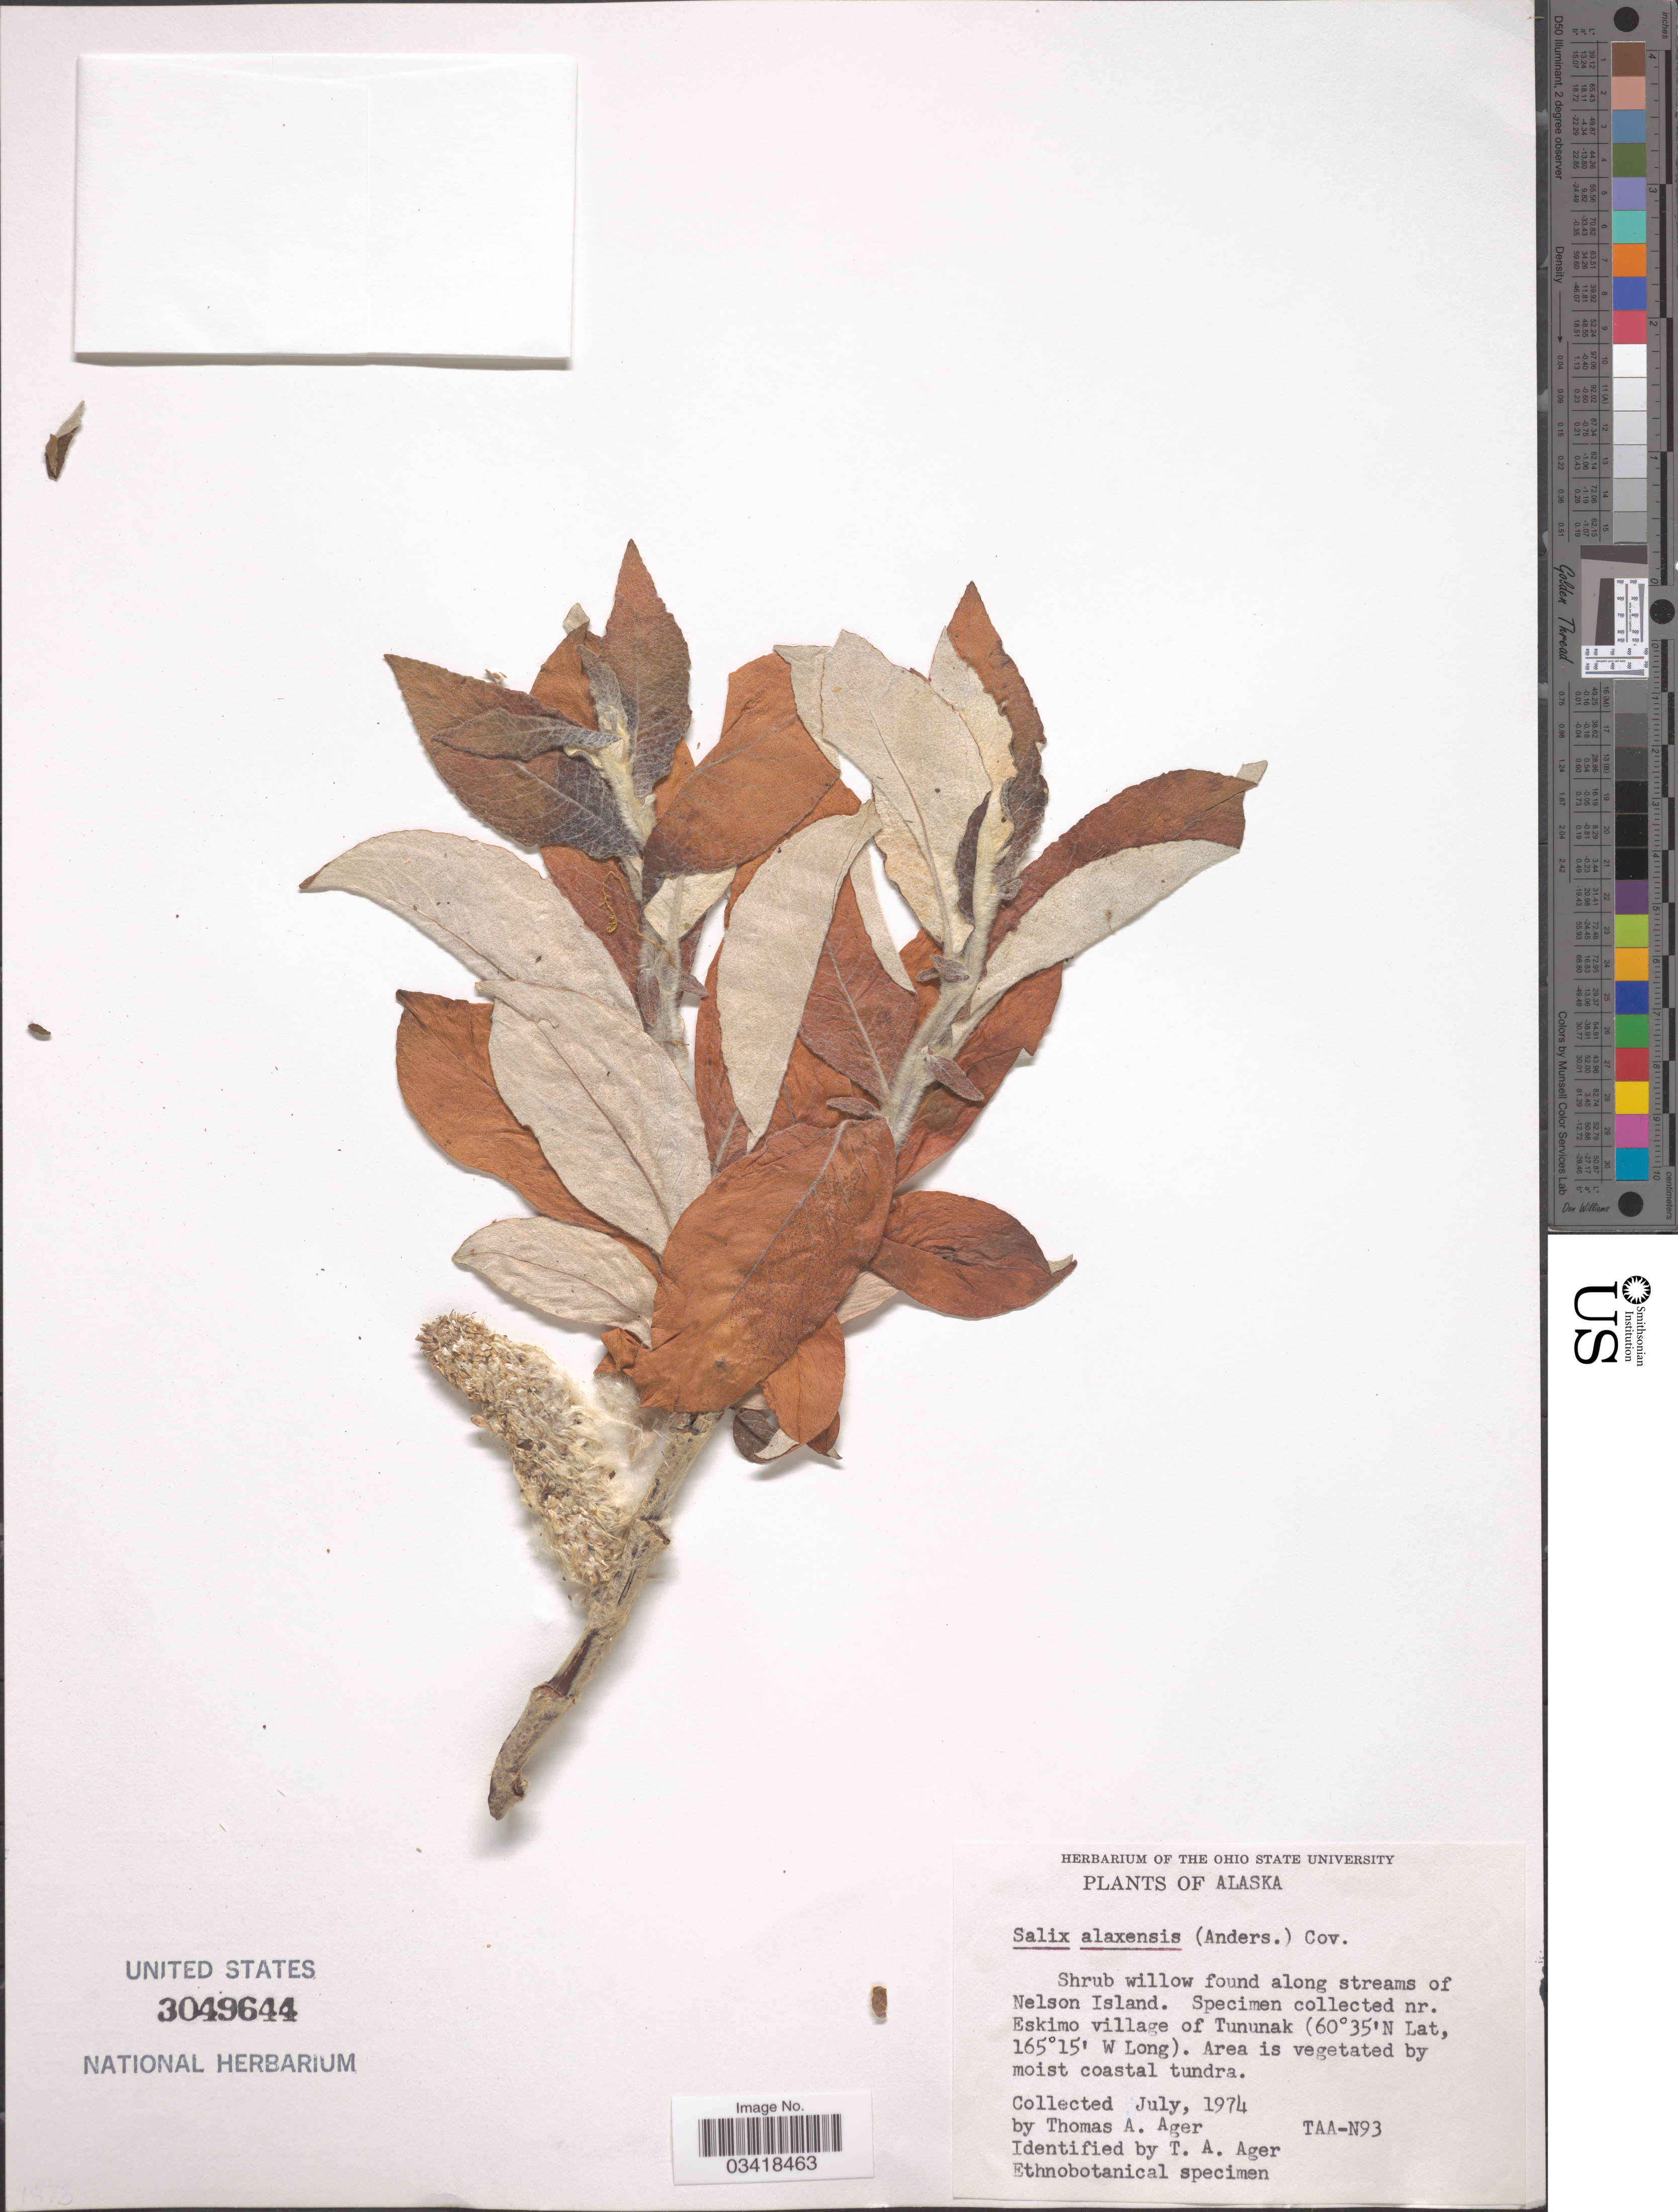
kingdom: Plantae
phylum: Tracheophyta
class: Magnoliopsida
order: Malpighiales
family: Salicaceae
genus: Salix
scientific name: Salix alaxensis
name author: (Andersson) Coville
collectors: T. A. Ager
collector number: TAA-N93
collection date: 1974-07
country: United States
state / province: Alaska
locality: Along streams of Nelson Island. Nr. Eskimo village of Tununak.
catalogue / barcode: US 3049644